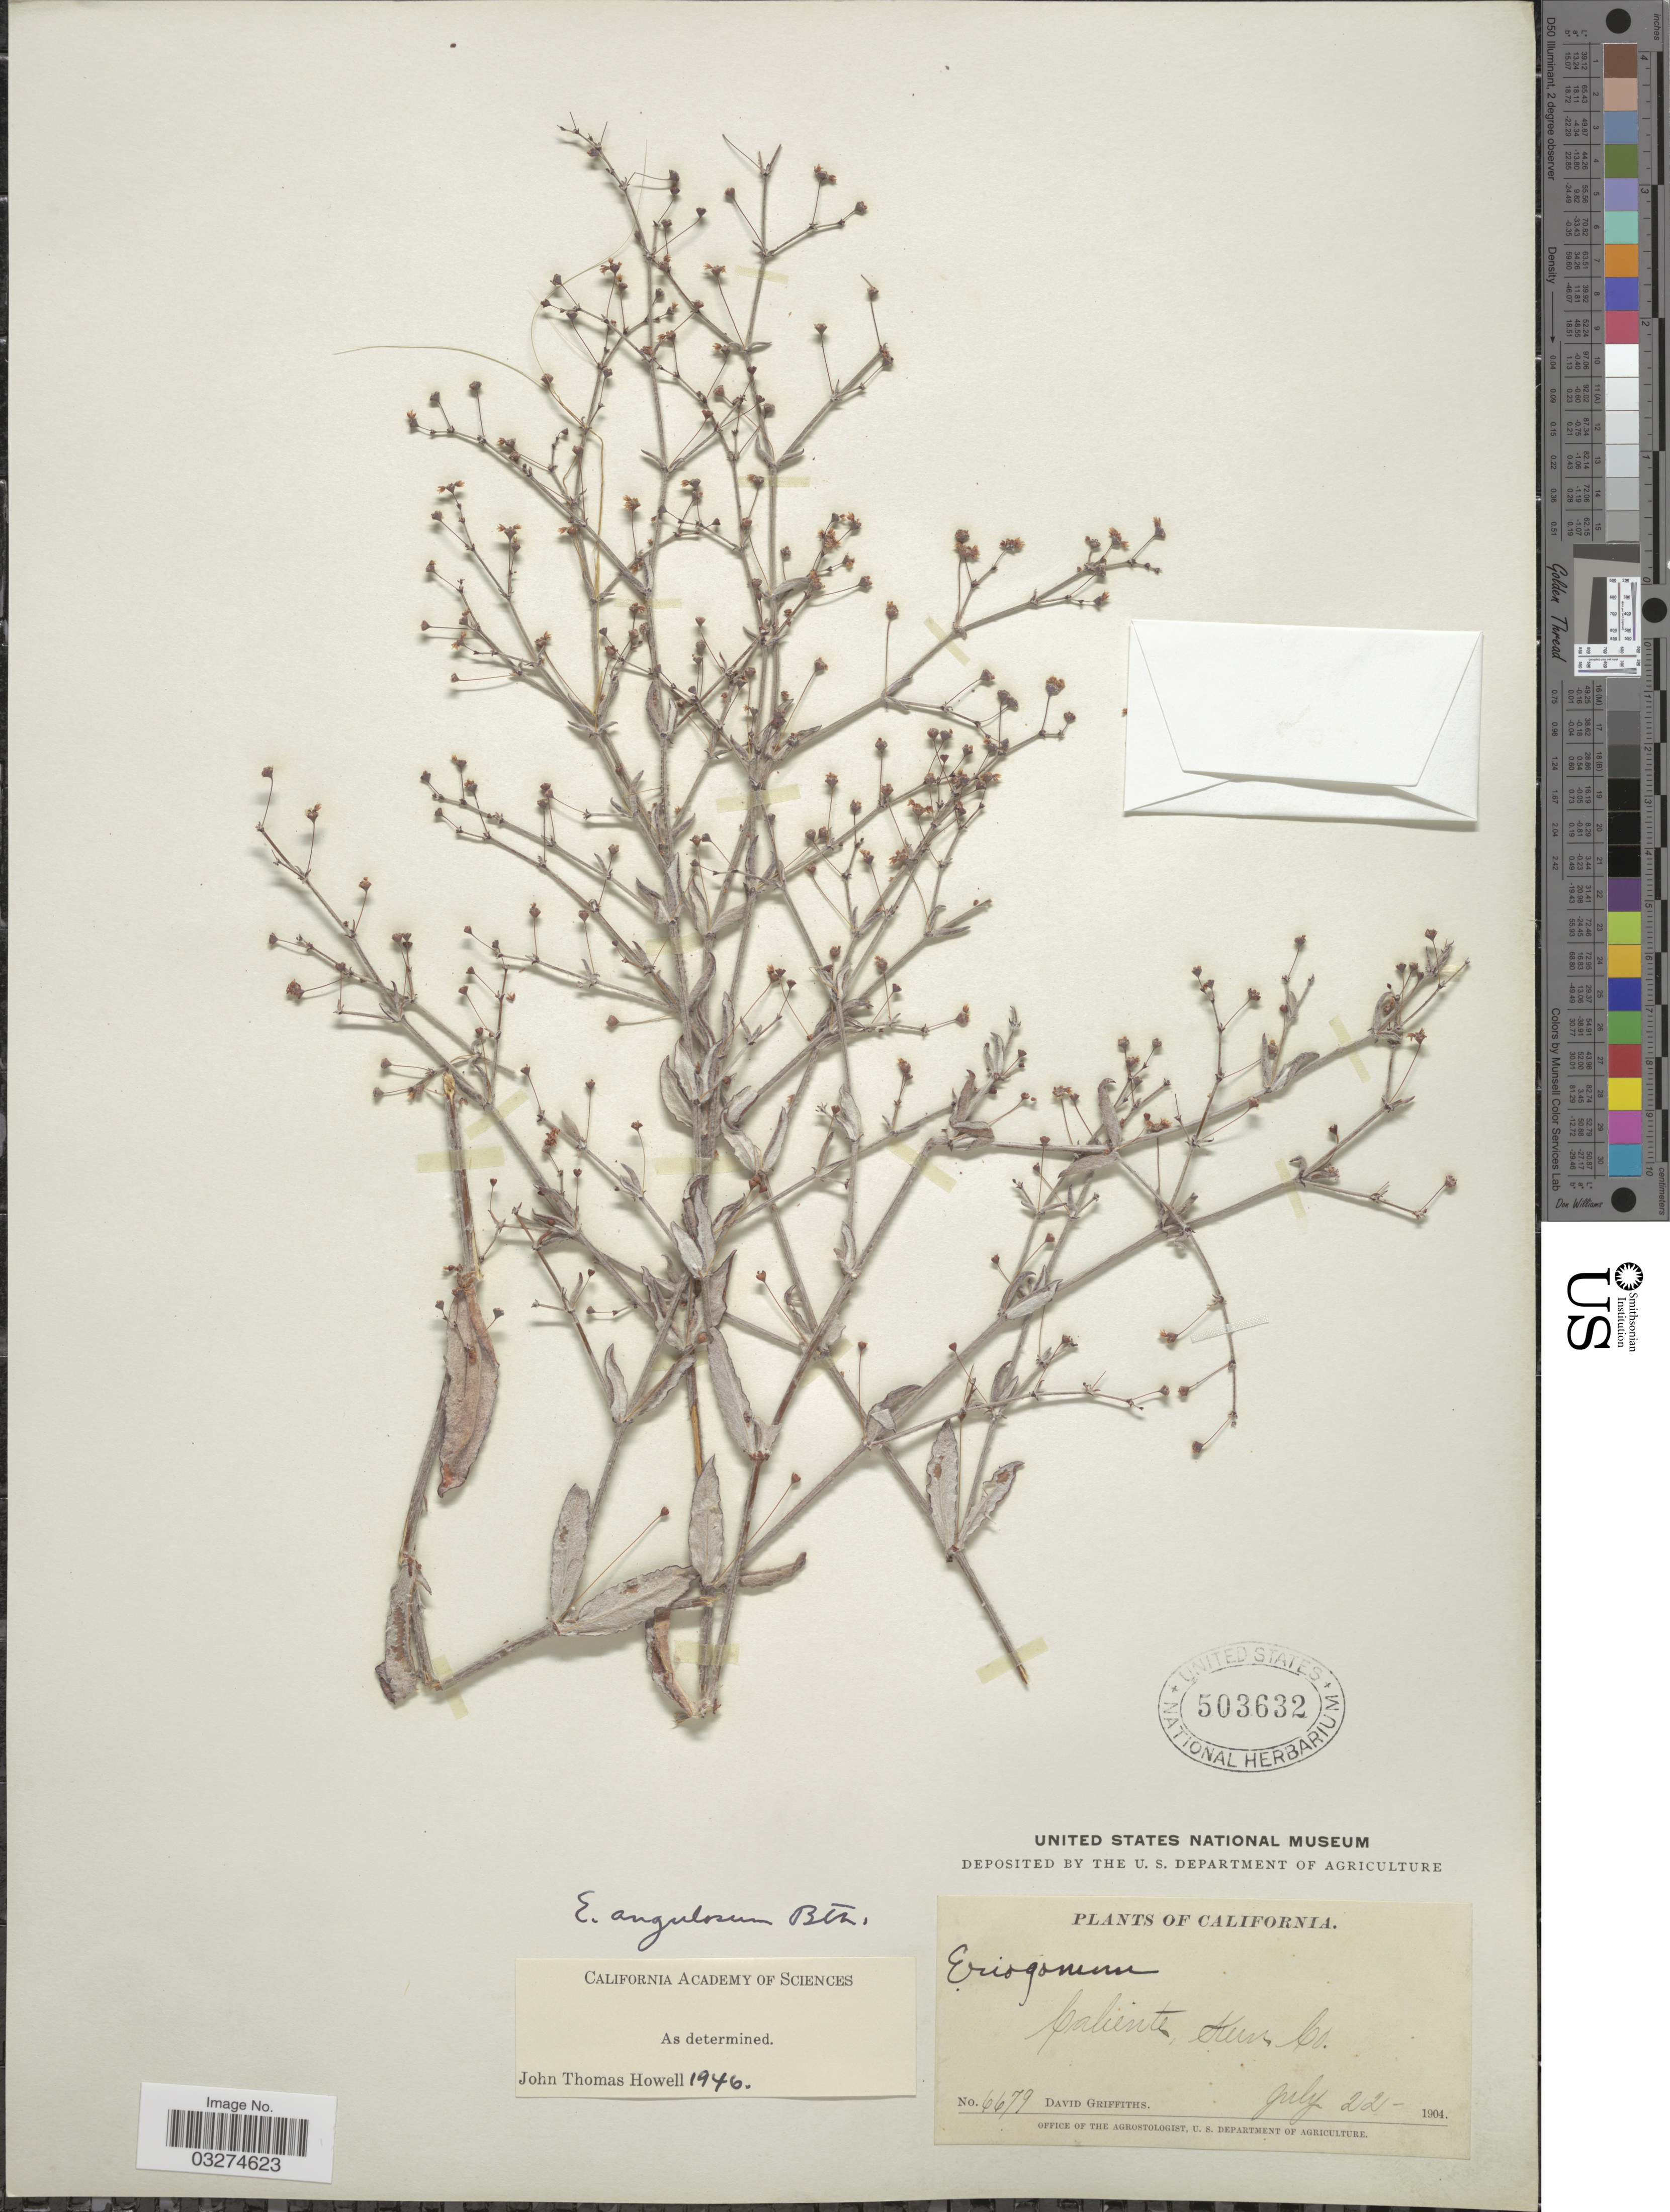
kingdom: Plantae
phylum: Tracheophyta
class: Magnoliopsida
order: Caryophyllales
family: Polygonaceae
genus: Eriogonum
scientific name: Eriogonum angulosum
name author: Benth.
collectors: D. Griffiths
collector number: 6679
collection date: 1904-07-22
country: United States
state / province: California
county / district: Kern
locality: Caliente, Kern Co.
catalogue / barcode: US 503632